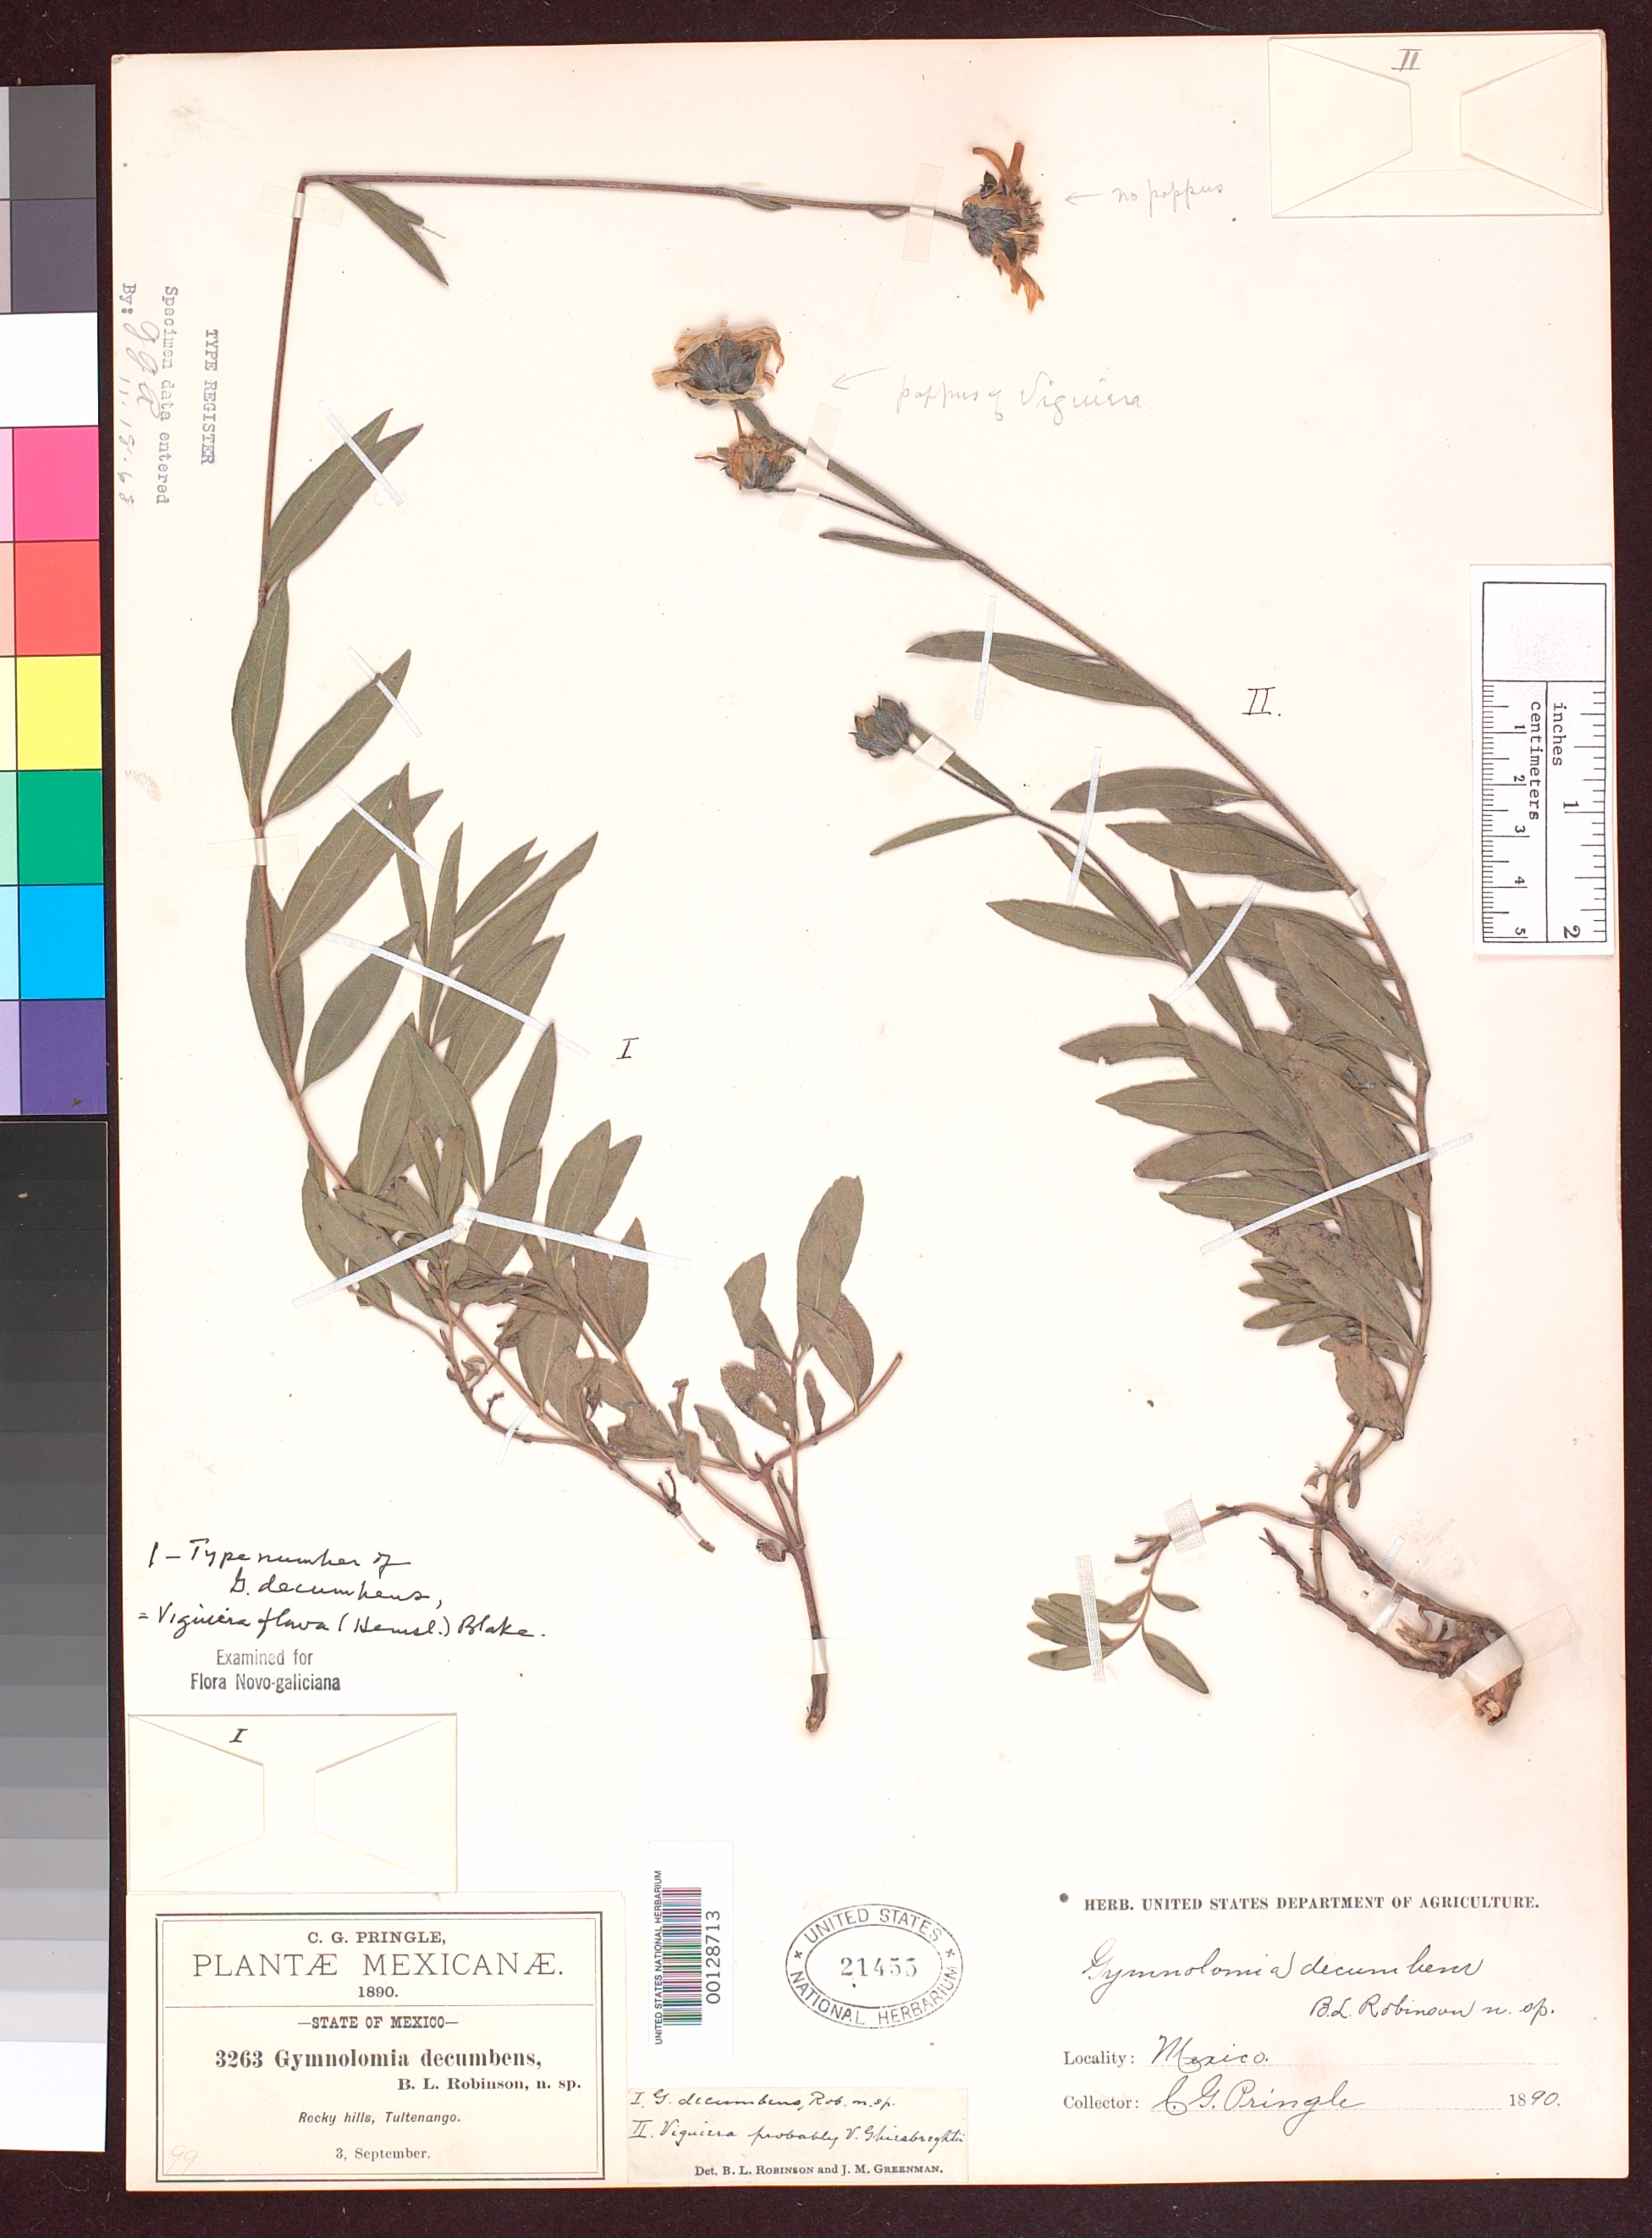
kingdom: Plantae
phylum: Tracheophyta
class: Magnoliopsida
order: Asterales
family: Asteraceae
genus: Gymnolomia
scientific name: Gymnolomia decumbens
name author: B.L. Rob.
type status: Isotype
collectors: C. G. Pringle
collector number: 3263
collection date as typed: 03 Sep 1890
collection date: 1890-09-03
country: Mexico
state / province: México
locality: Tultenango.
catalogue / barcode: US 21455